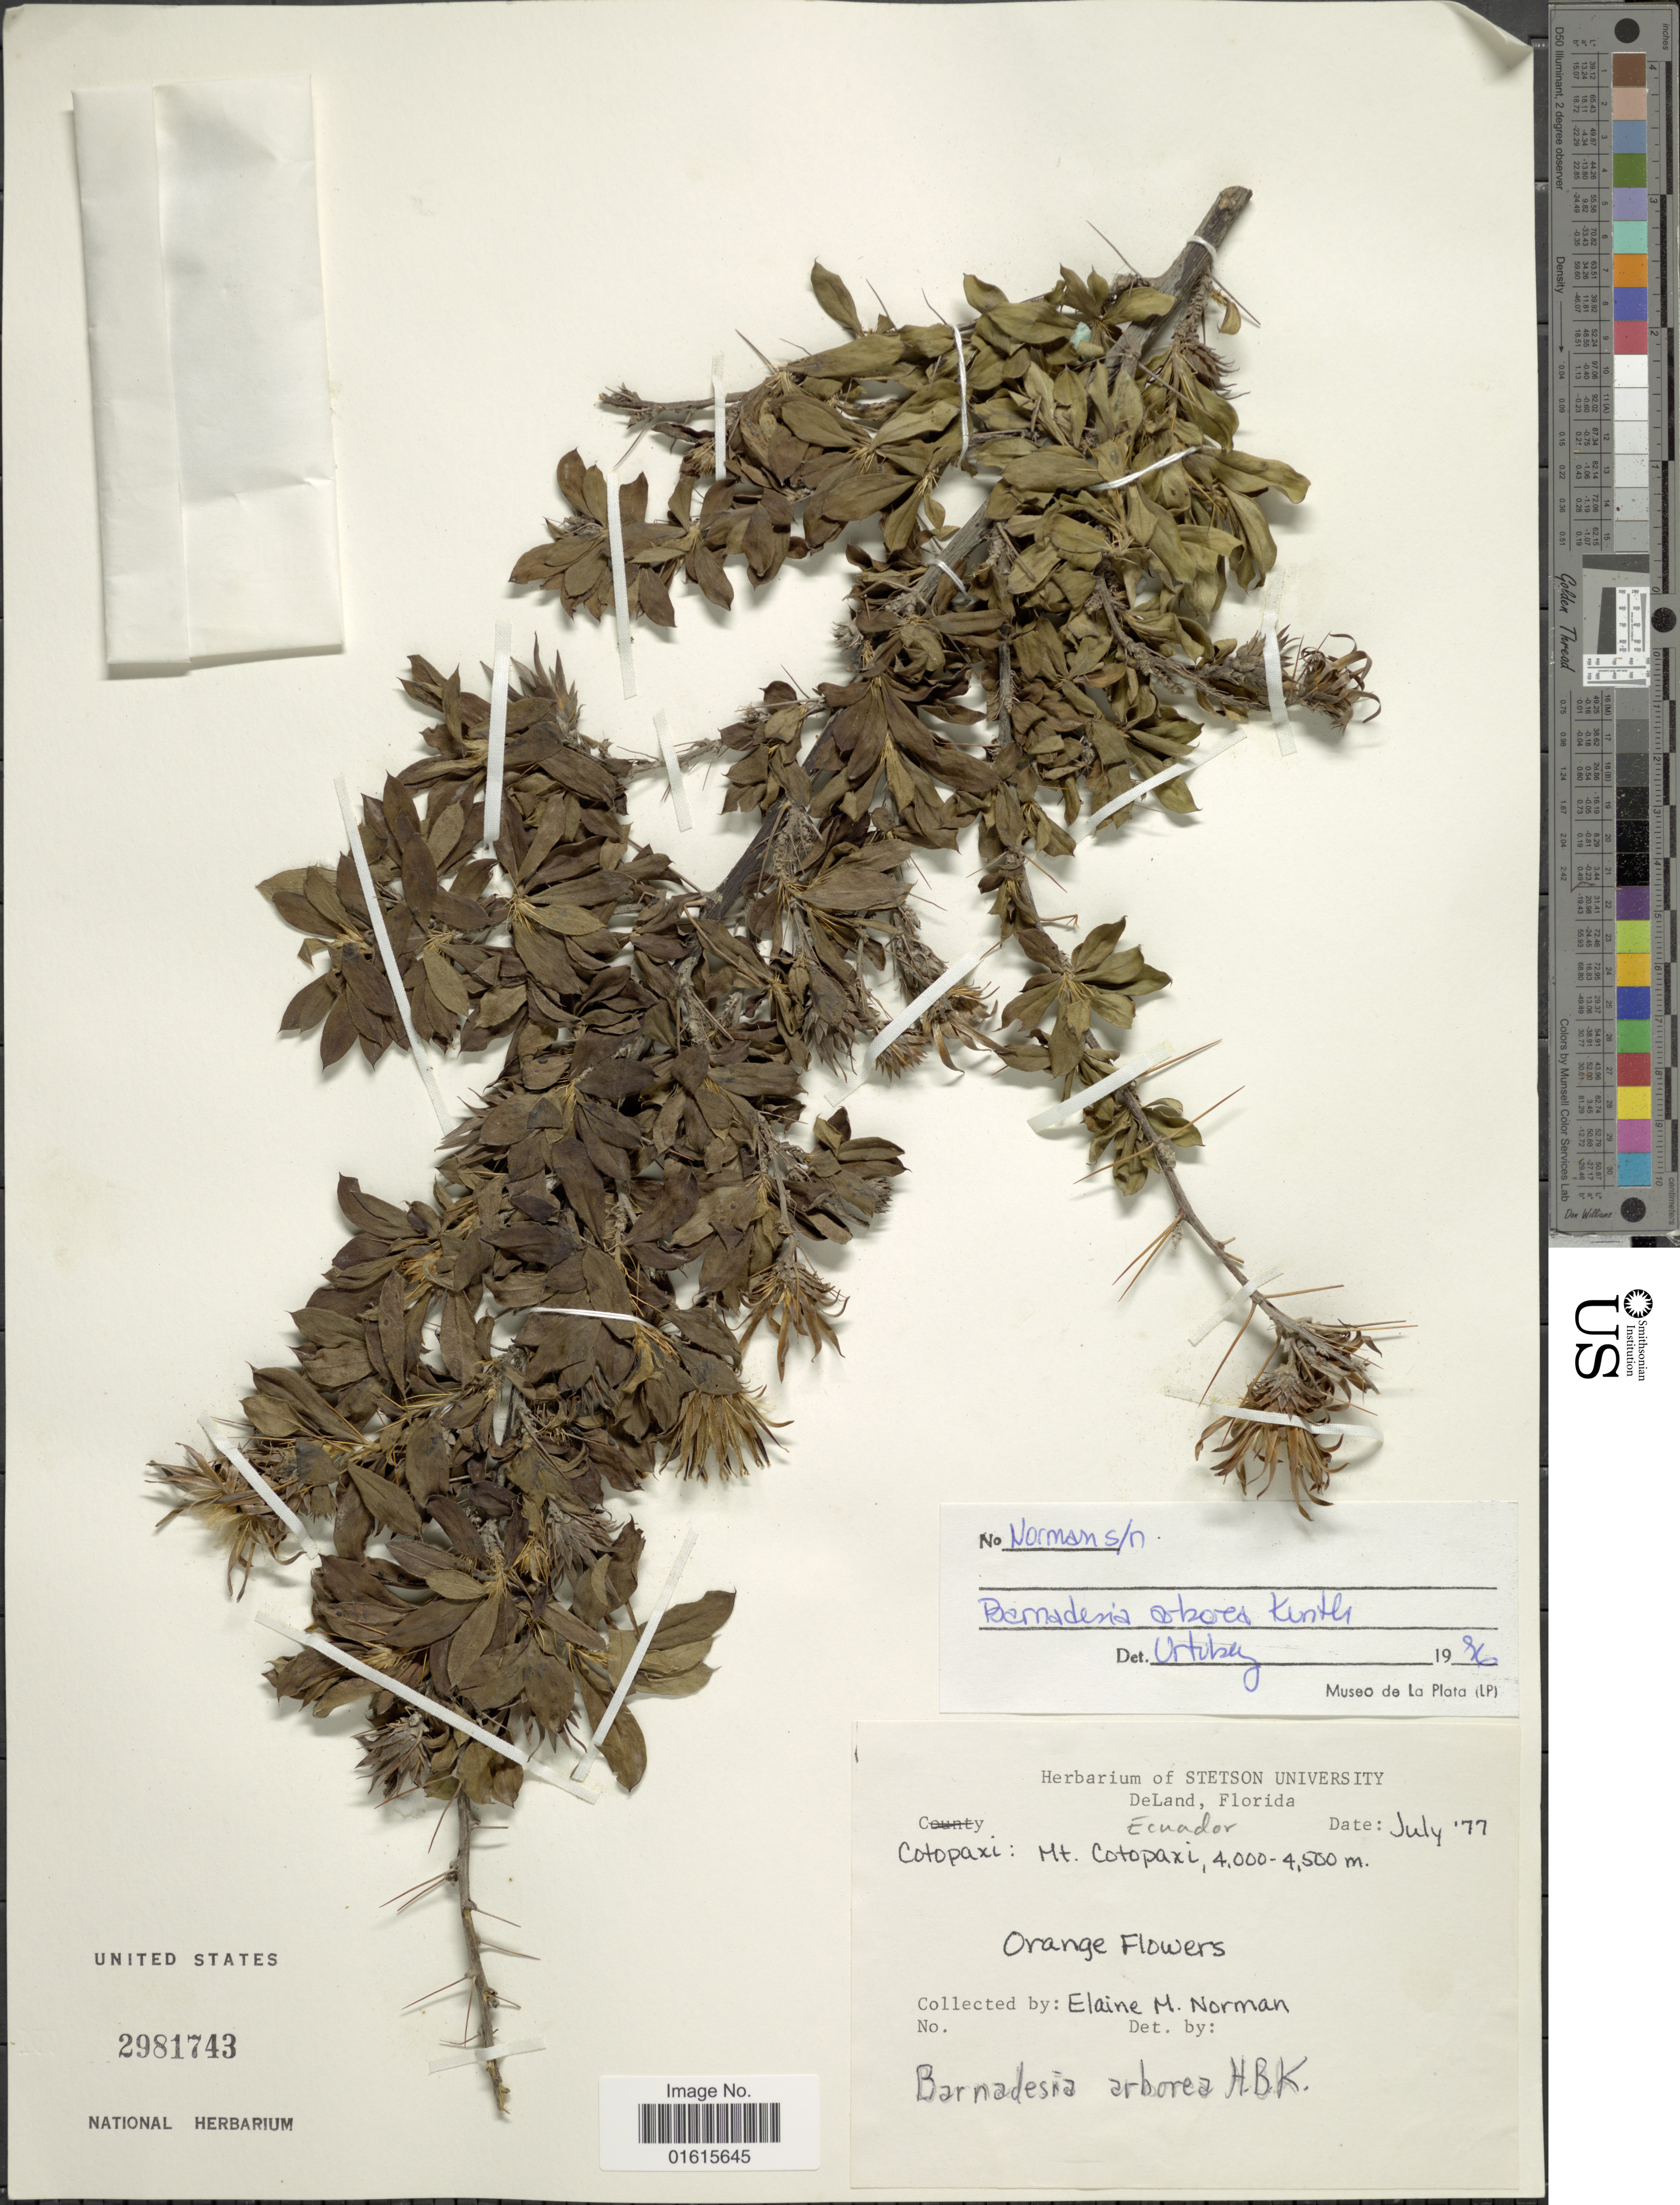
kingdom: Plantae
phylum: Tracheophyta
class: Magnoliopsida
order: Asterales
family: Asteraceae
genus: Barnadesia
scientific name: Barnadesia arborea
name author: Kunth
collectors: E. Norman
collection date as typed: Transcribed d/m/y: /7/77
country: Ecuador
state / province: Cotopaxi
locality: Mt. Cotopaxi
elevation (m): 4000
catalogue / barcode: US 2981743